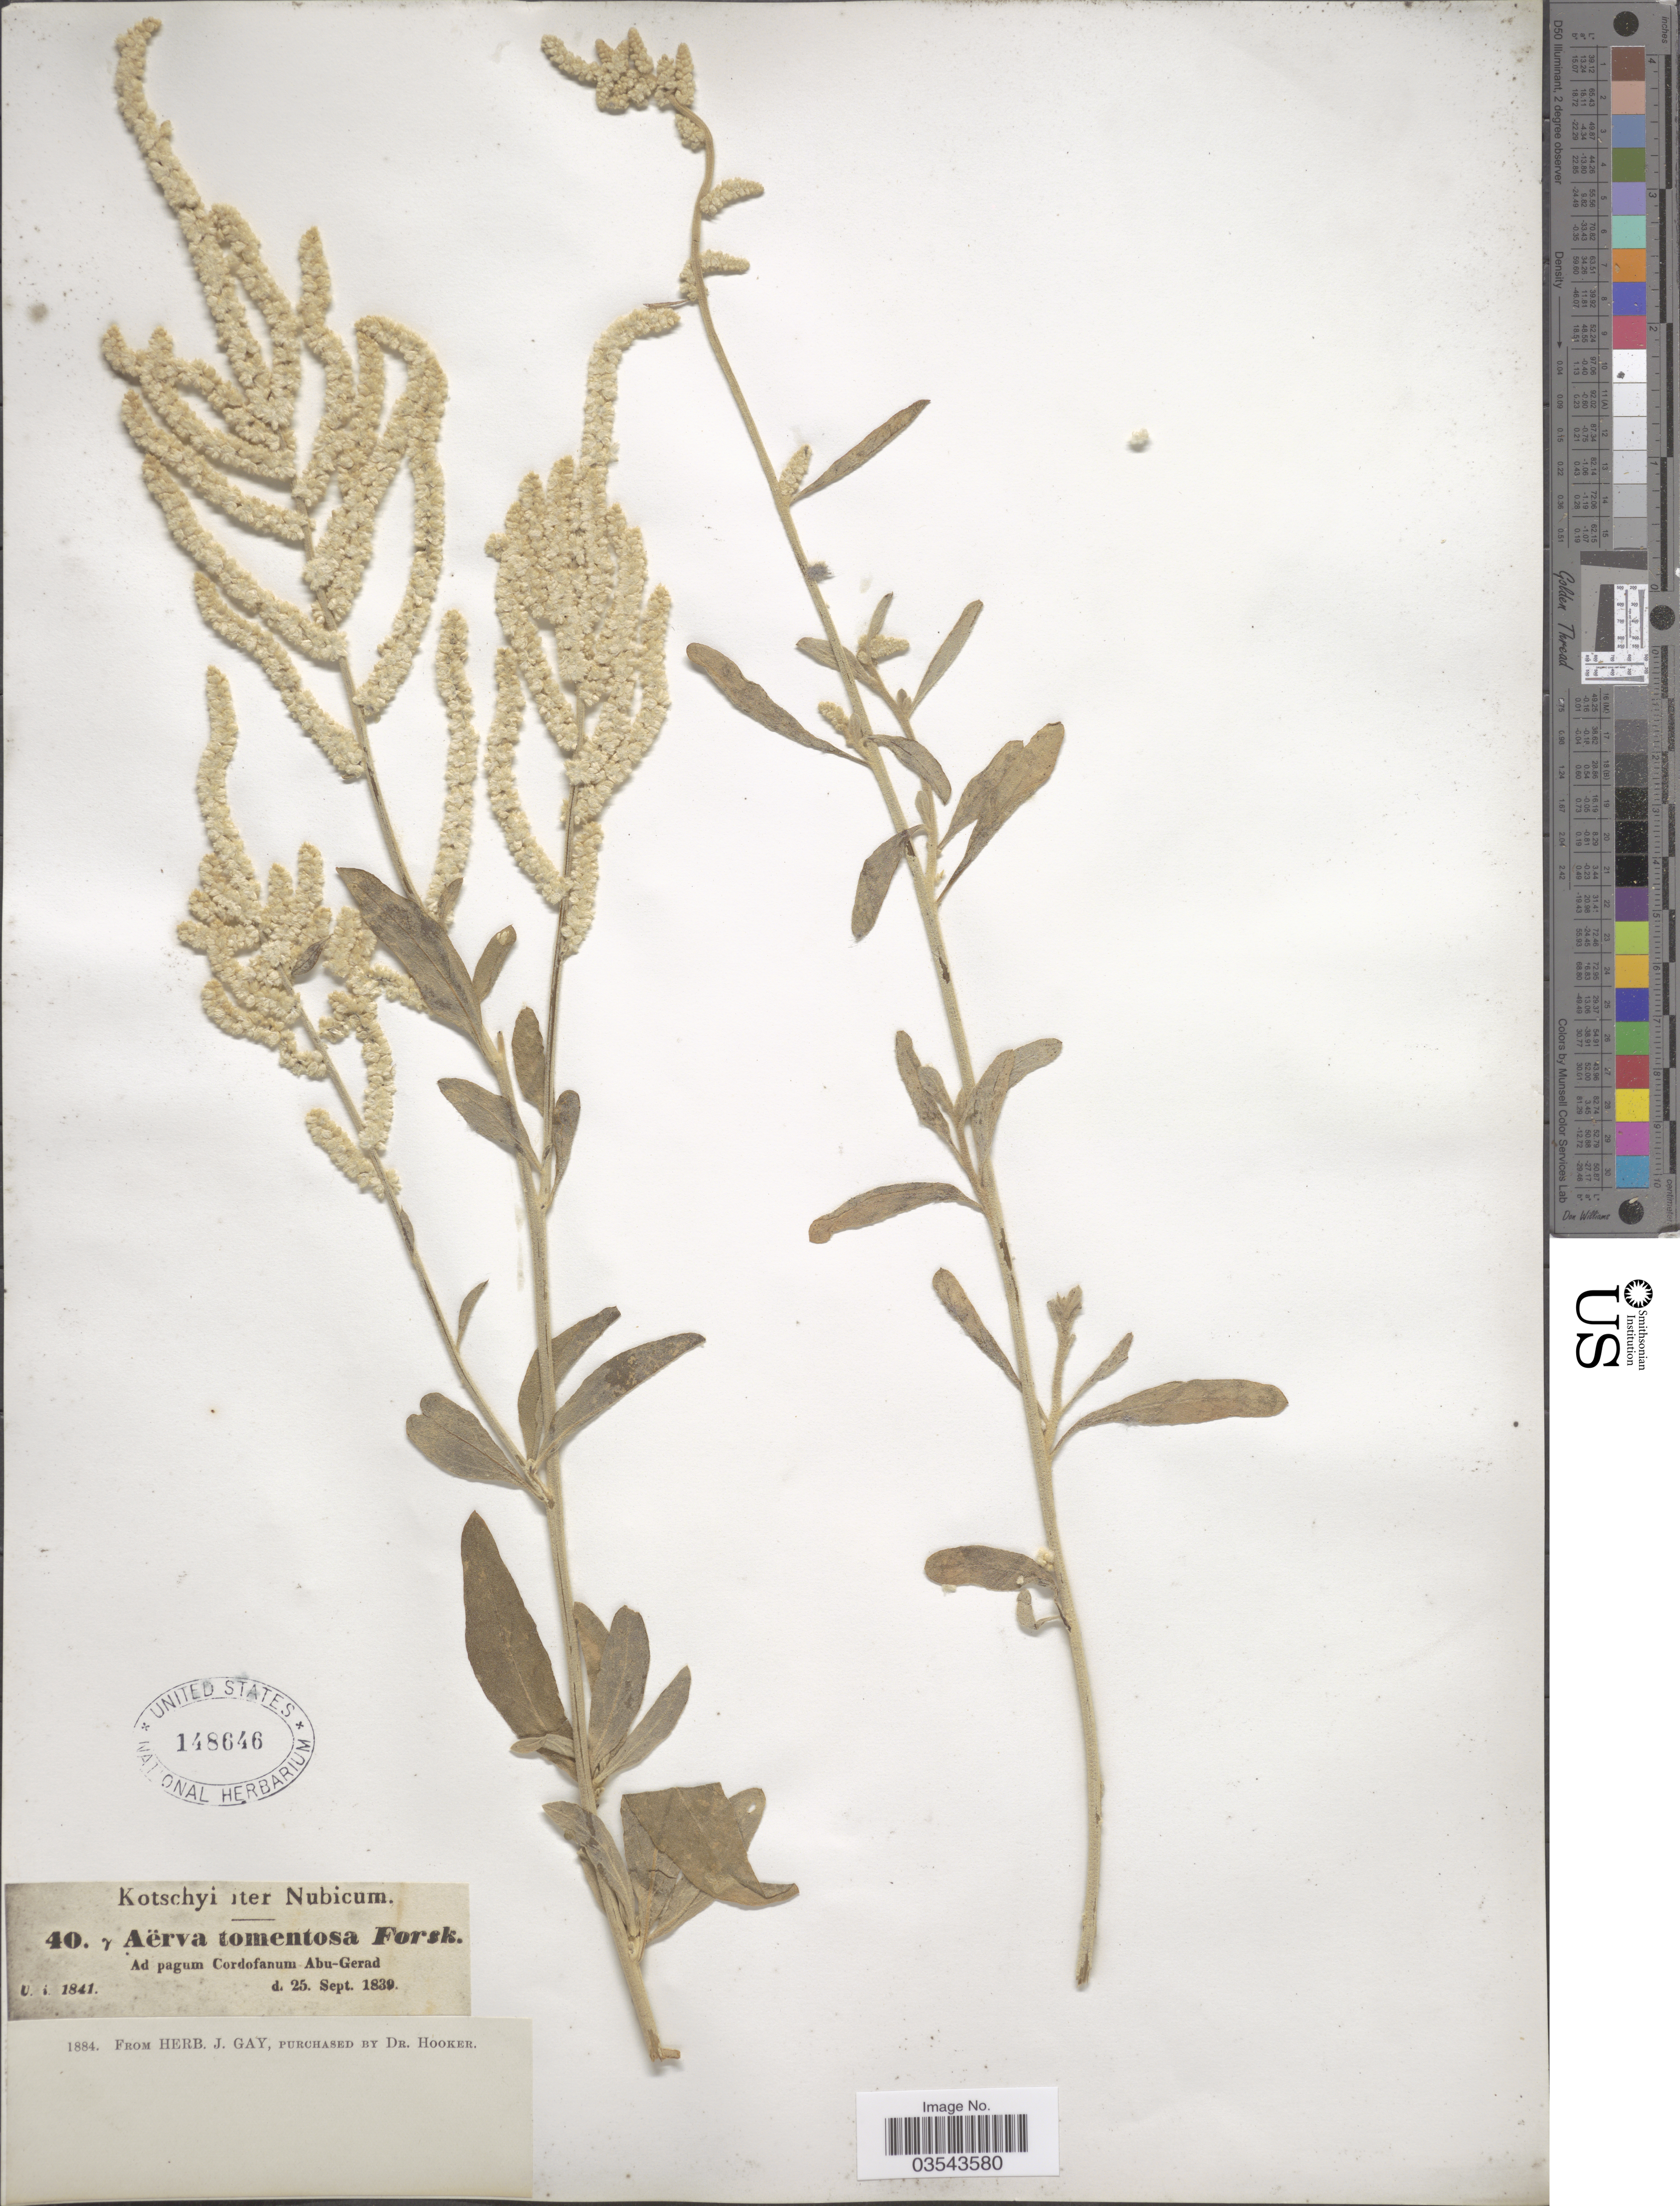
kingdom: Plantae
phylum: Tracheophyta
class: Magnoliopsida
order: Caryophyllales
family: Amaranthaceae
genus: Aerva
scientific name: Aerva tomentosa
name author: Forssk.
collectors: -. Kotschyi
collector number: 40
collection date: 1839-09-25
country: Sudan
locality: Iter Nubicum. Ad pagum Cordofanum Abu-Gerad.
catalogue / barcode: US 148646